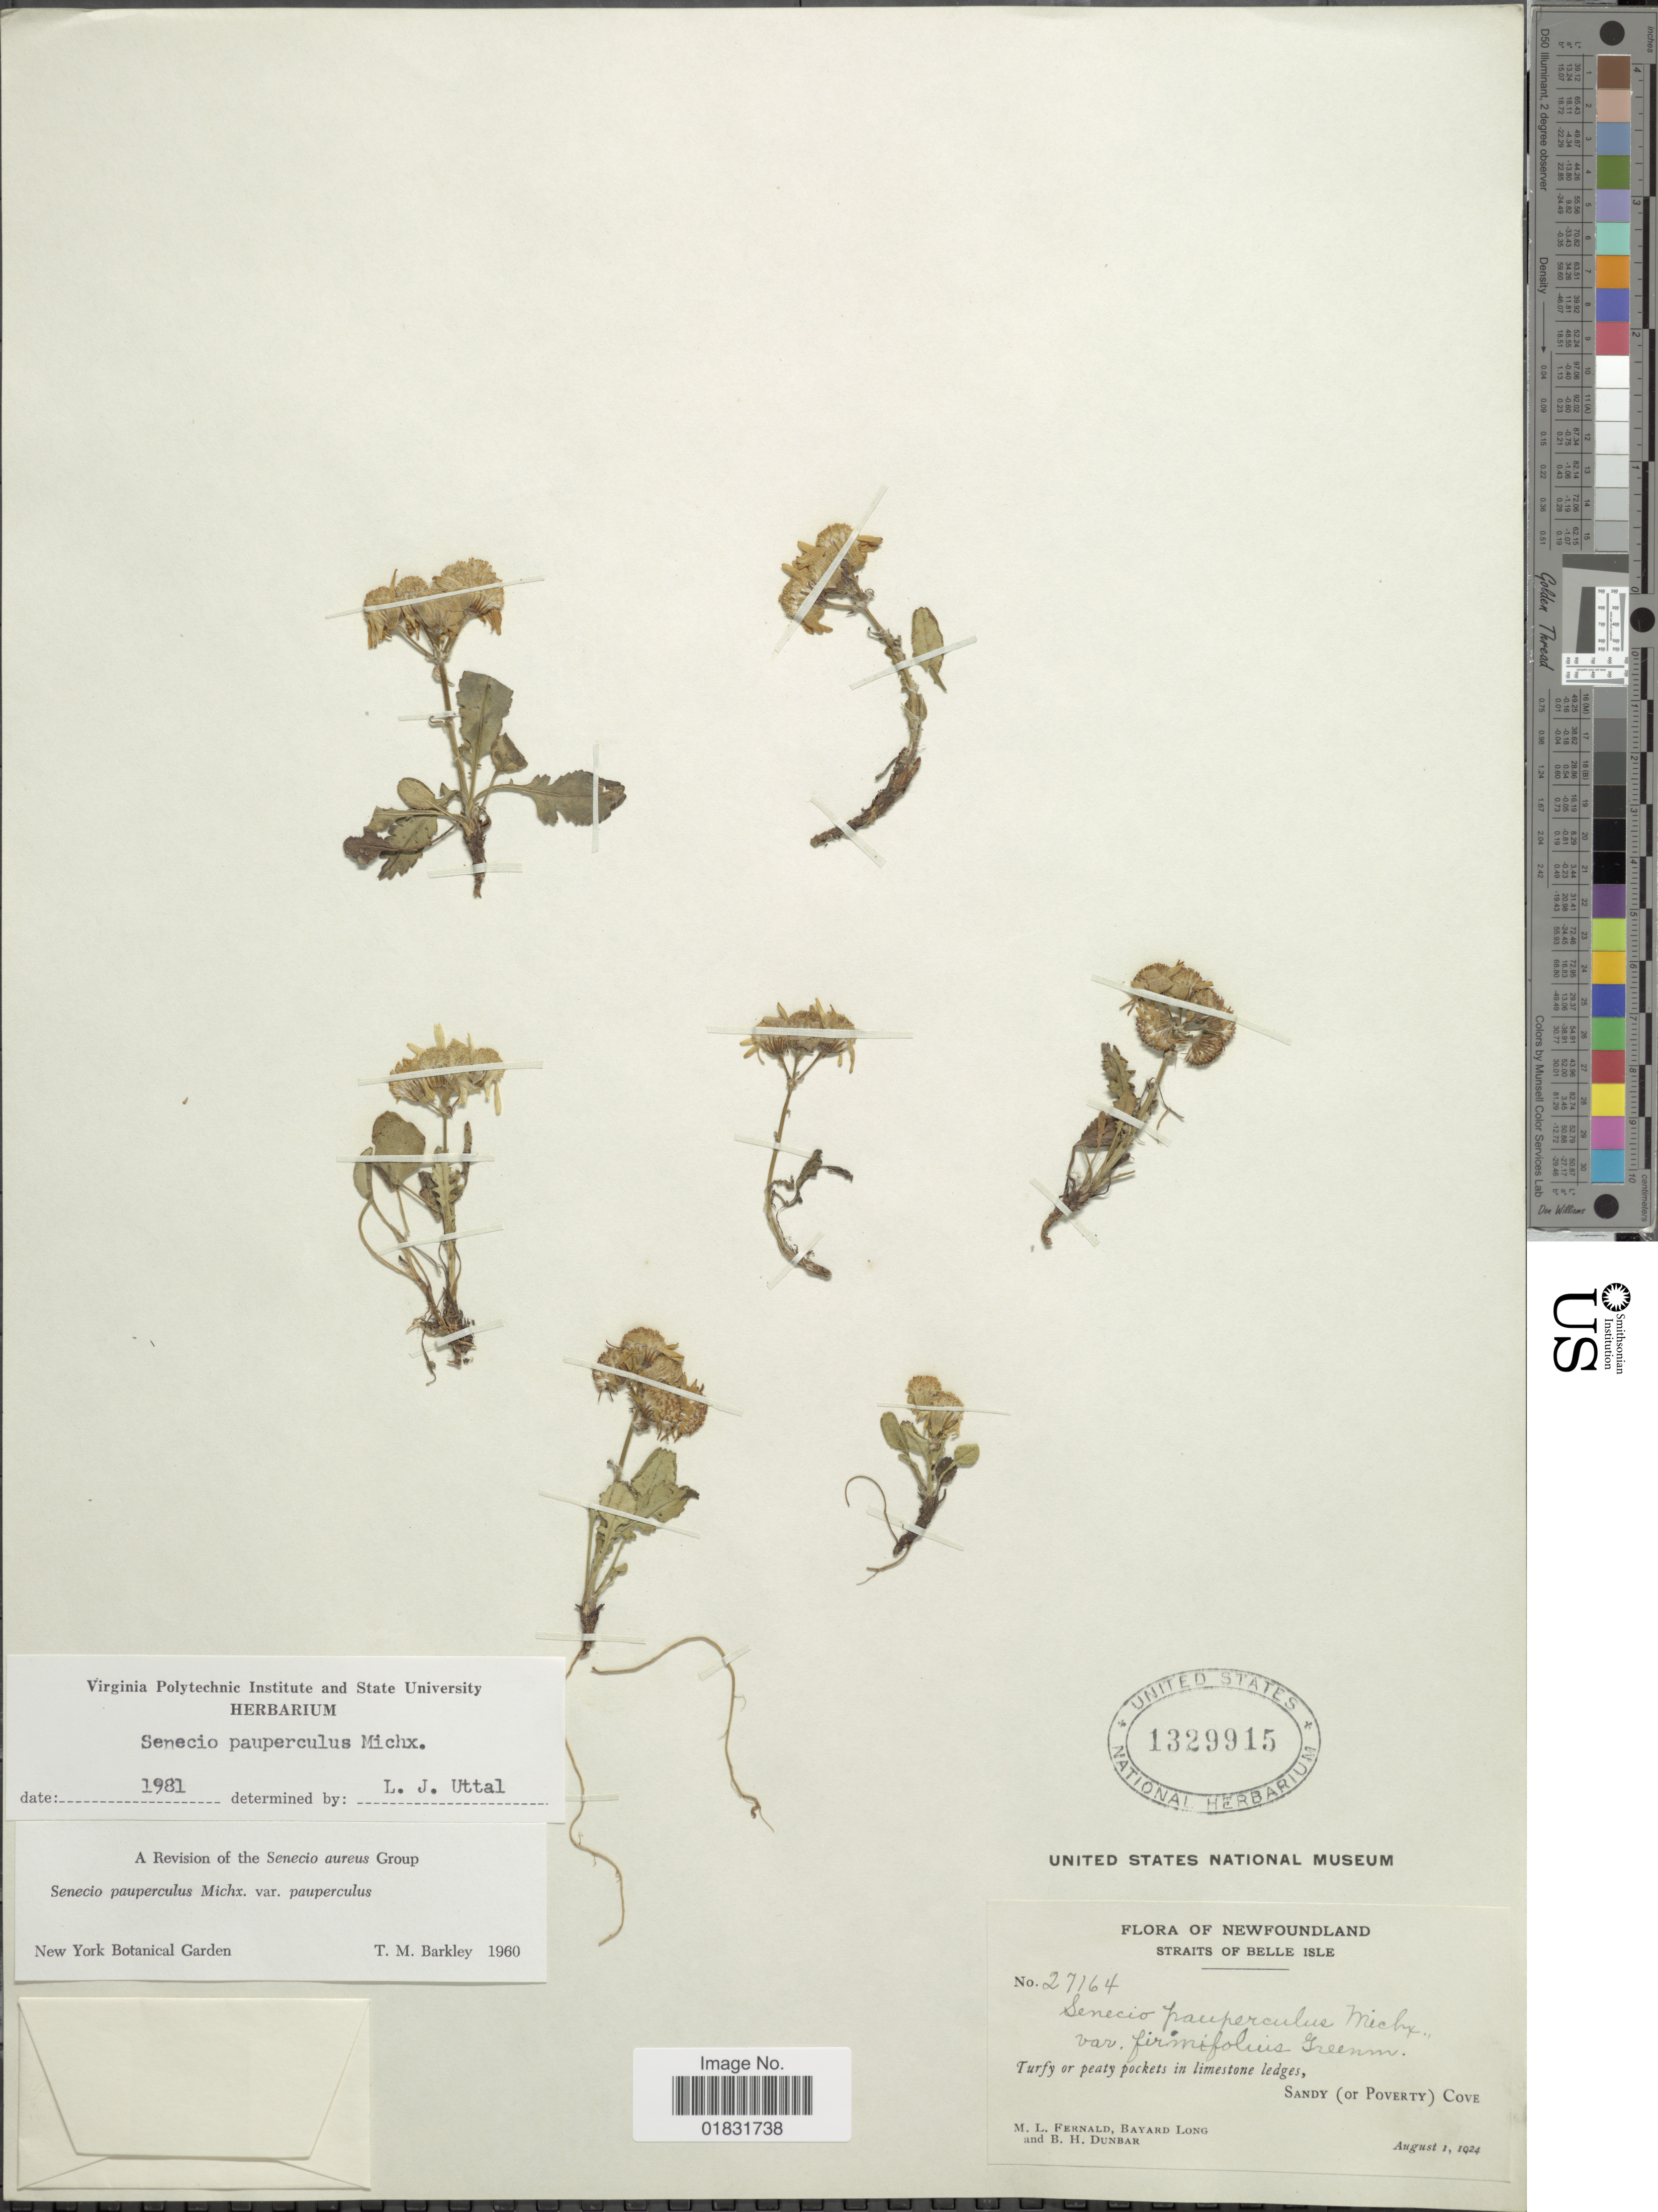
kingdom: Plantae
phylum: Tracheophyta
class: Magnoliopsida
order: Asterales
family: Asteraceae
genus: Packera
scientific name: Packera paupercula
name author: (Michx.) Á. Löve & D. Löve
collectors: M. L. Fernald, B. Long & B. Dunbar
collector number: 27164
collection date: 1924-08-01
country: Canada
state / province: Newfoundland and Labrador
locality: Straits of Belle Isle, Turfy or peaty pockets in limestone ledges, Sandy (or Poverty) Cove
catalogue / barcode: US 1329915